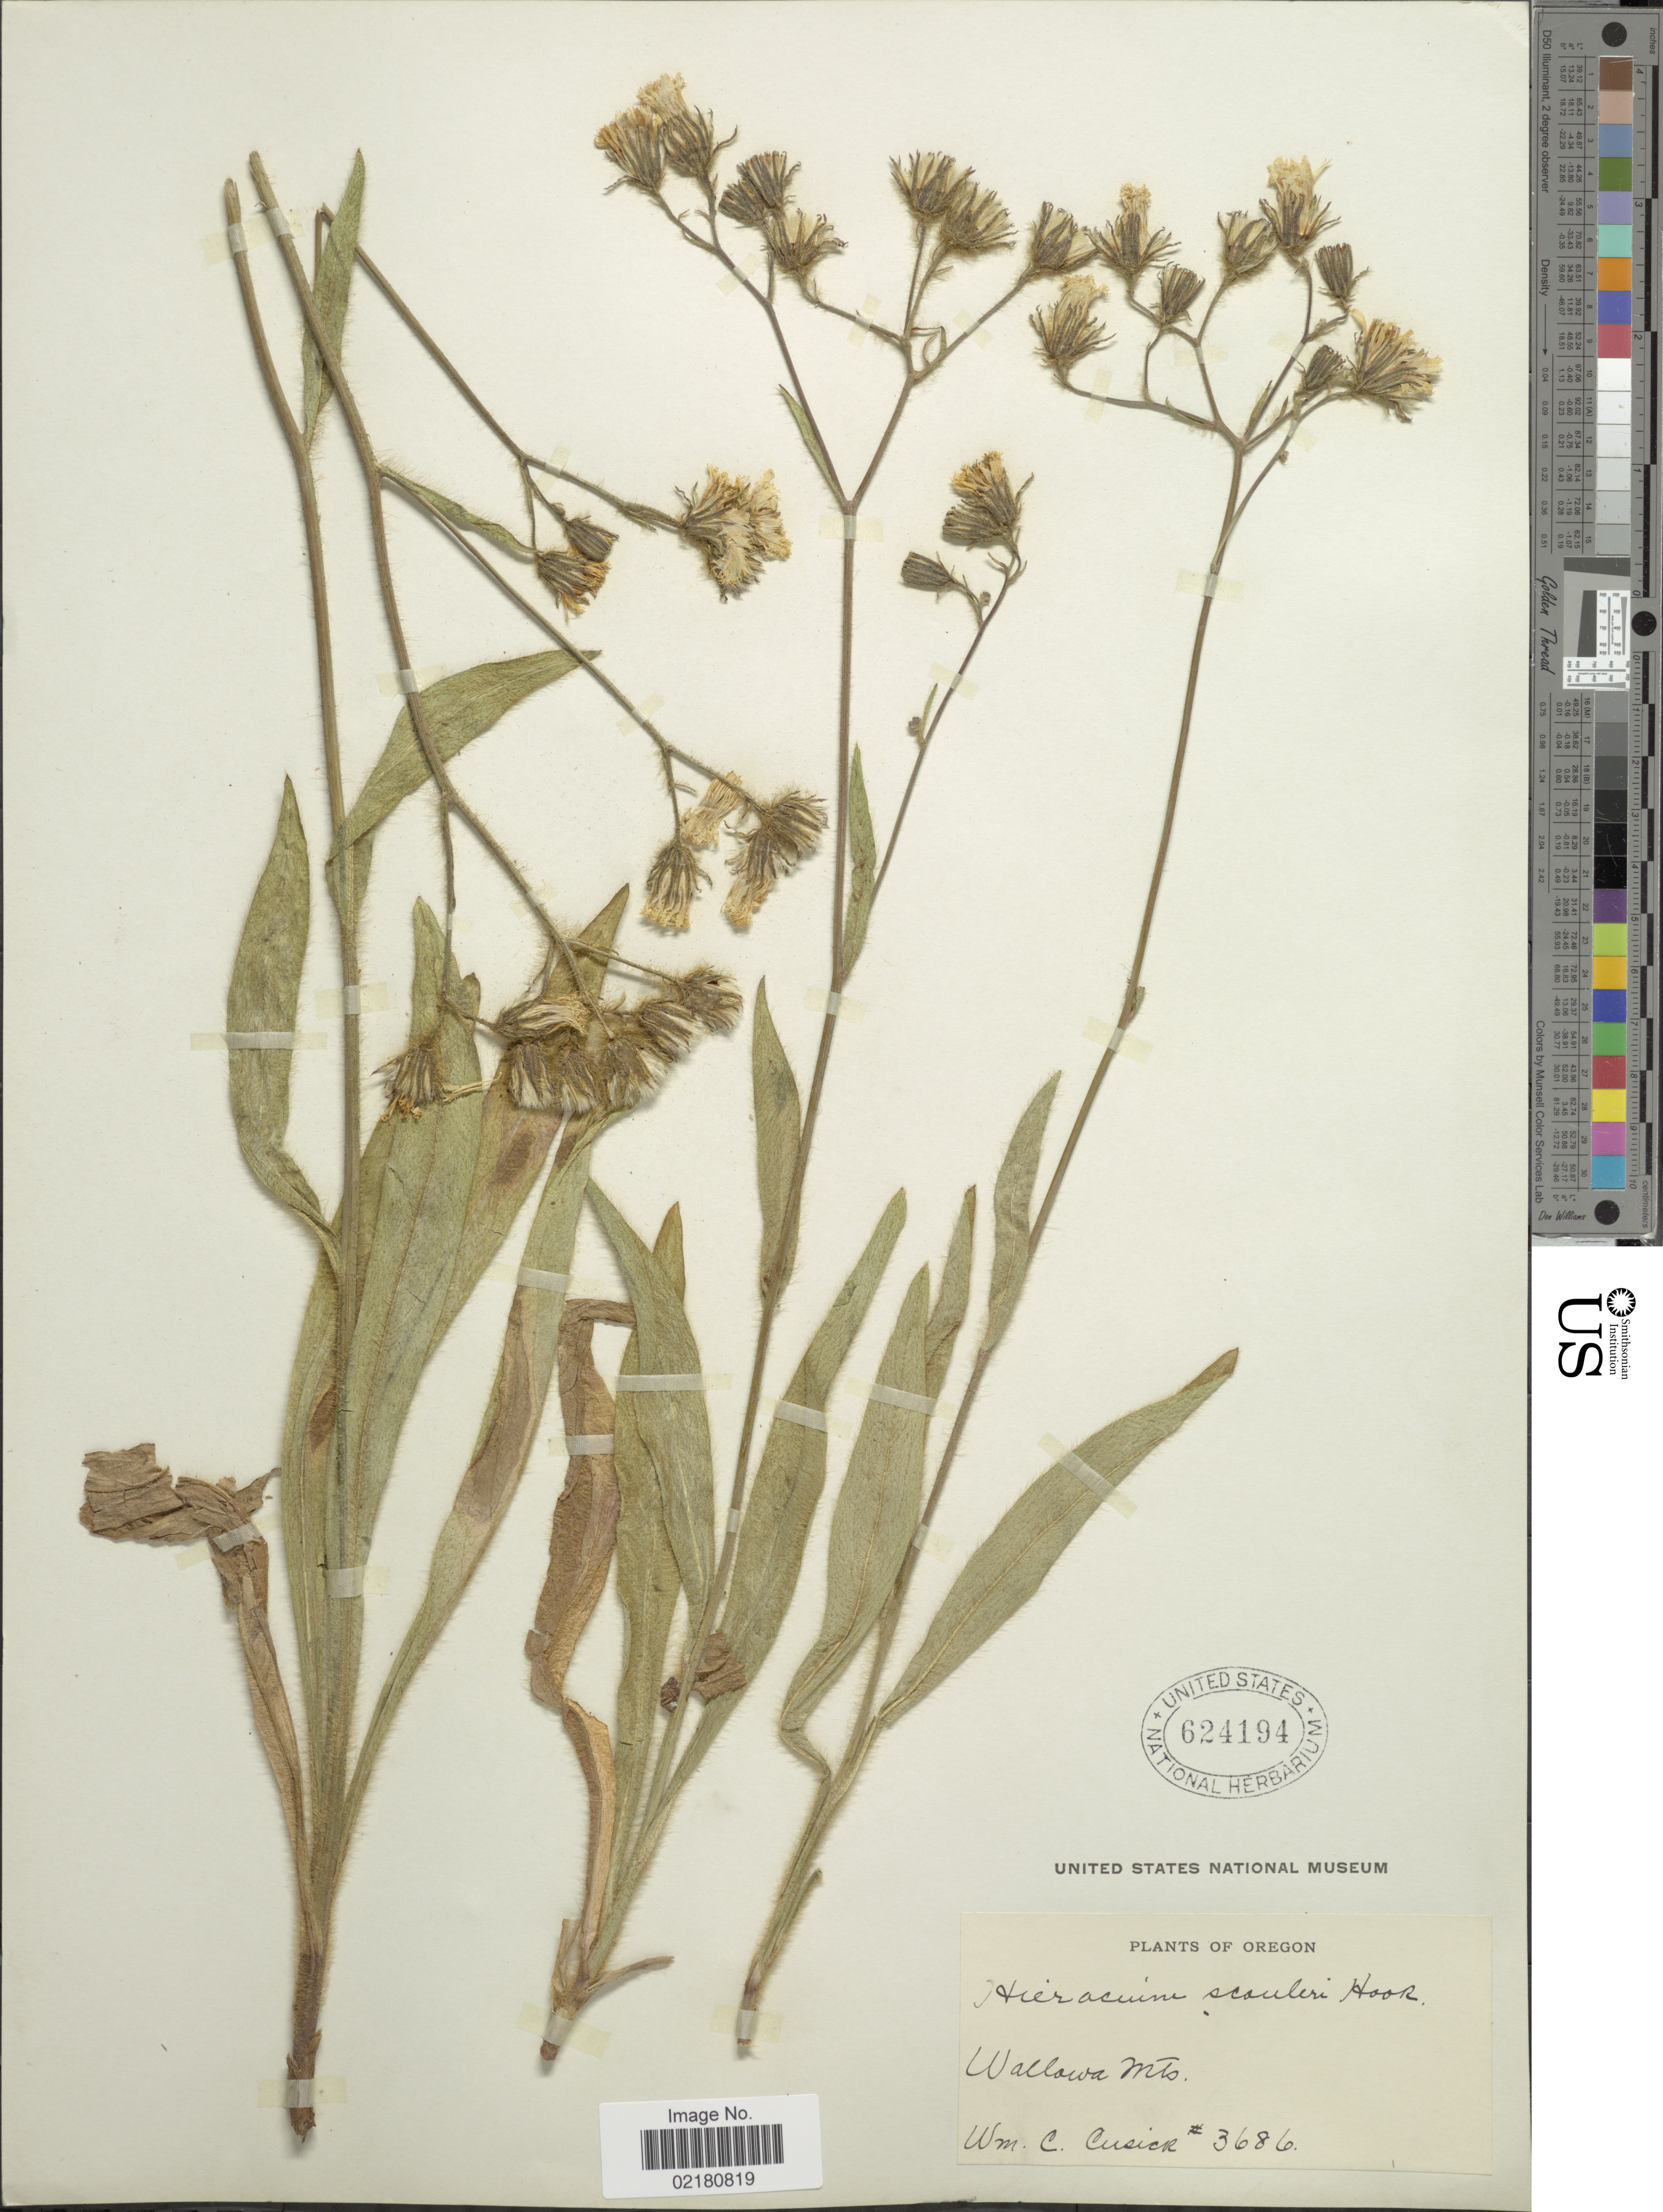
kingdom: Plantae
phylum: Tracheophyta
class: Magnoliopsida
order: Asterales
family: Asteraceae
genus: Hieracium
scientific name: Hieracium scouleri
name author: Hook.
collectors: W. C. Cusick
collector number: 3686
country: United States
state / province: Oregon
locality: Oregon, Wallowa Mts.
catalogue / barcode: US 624194